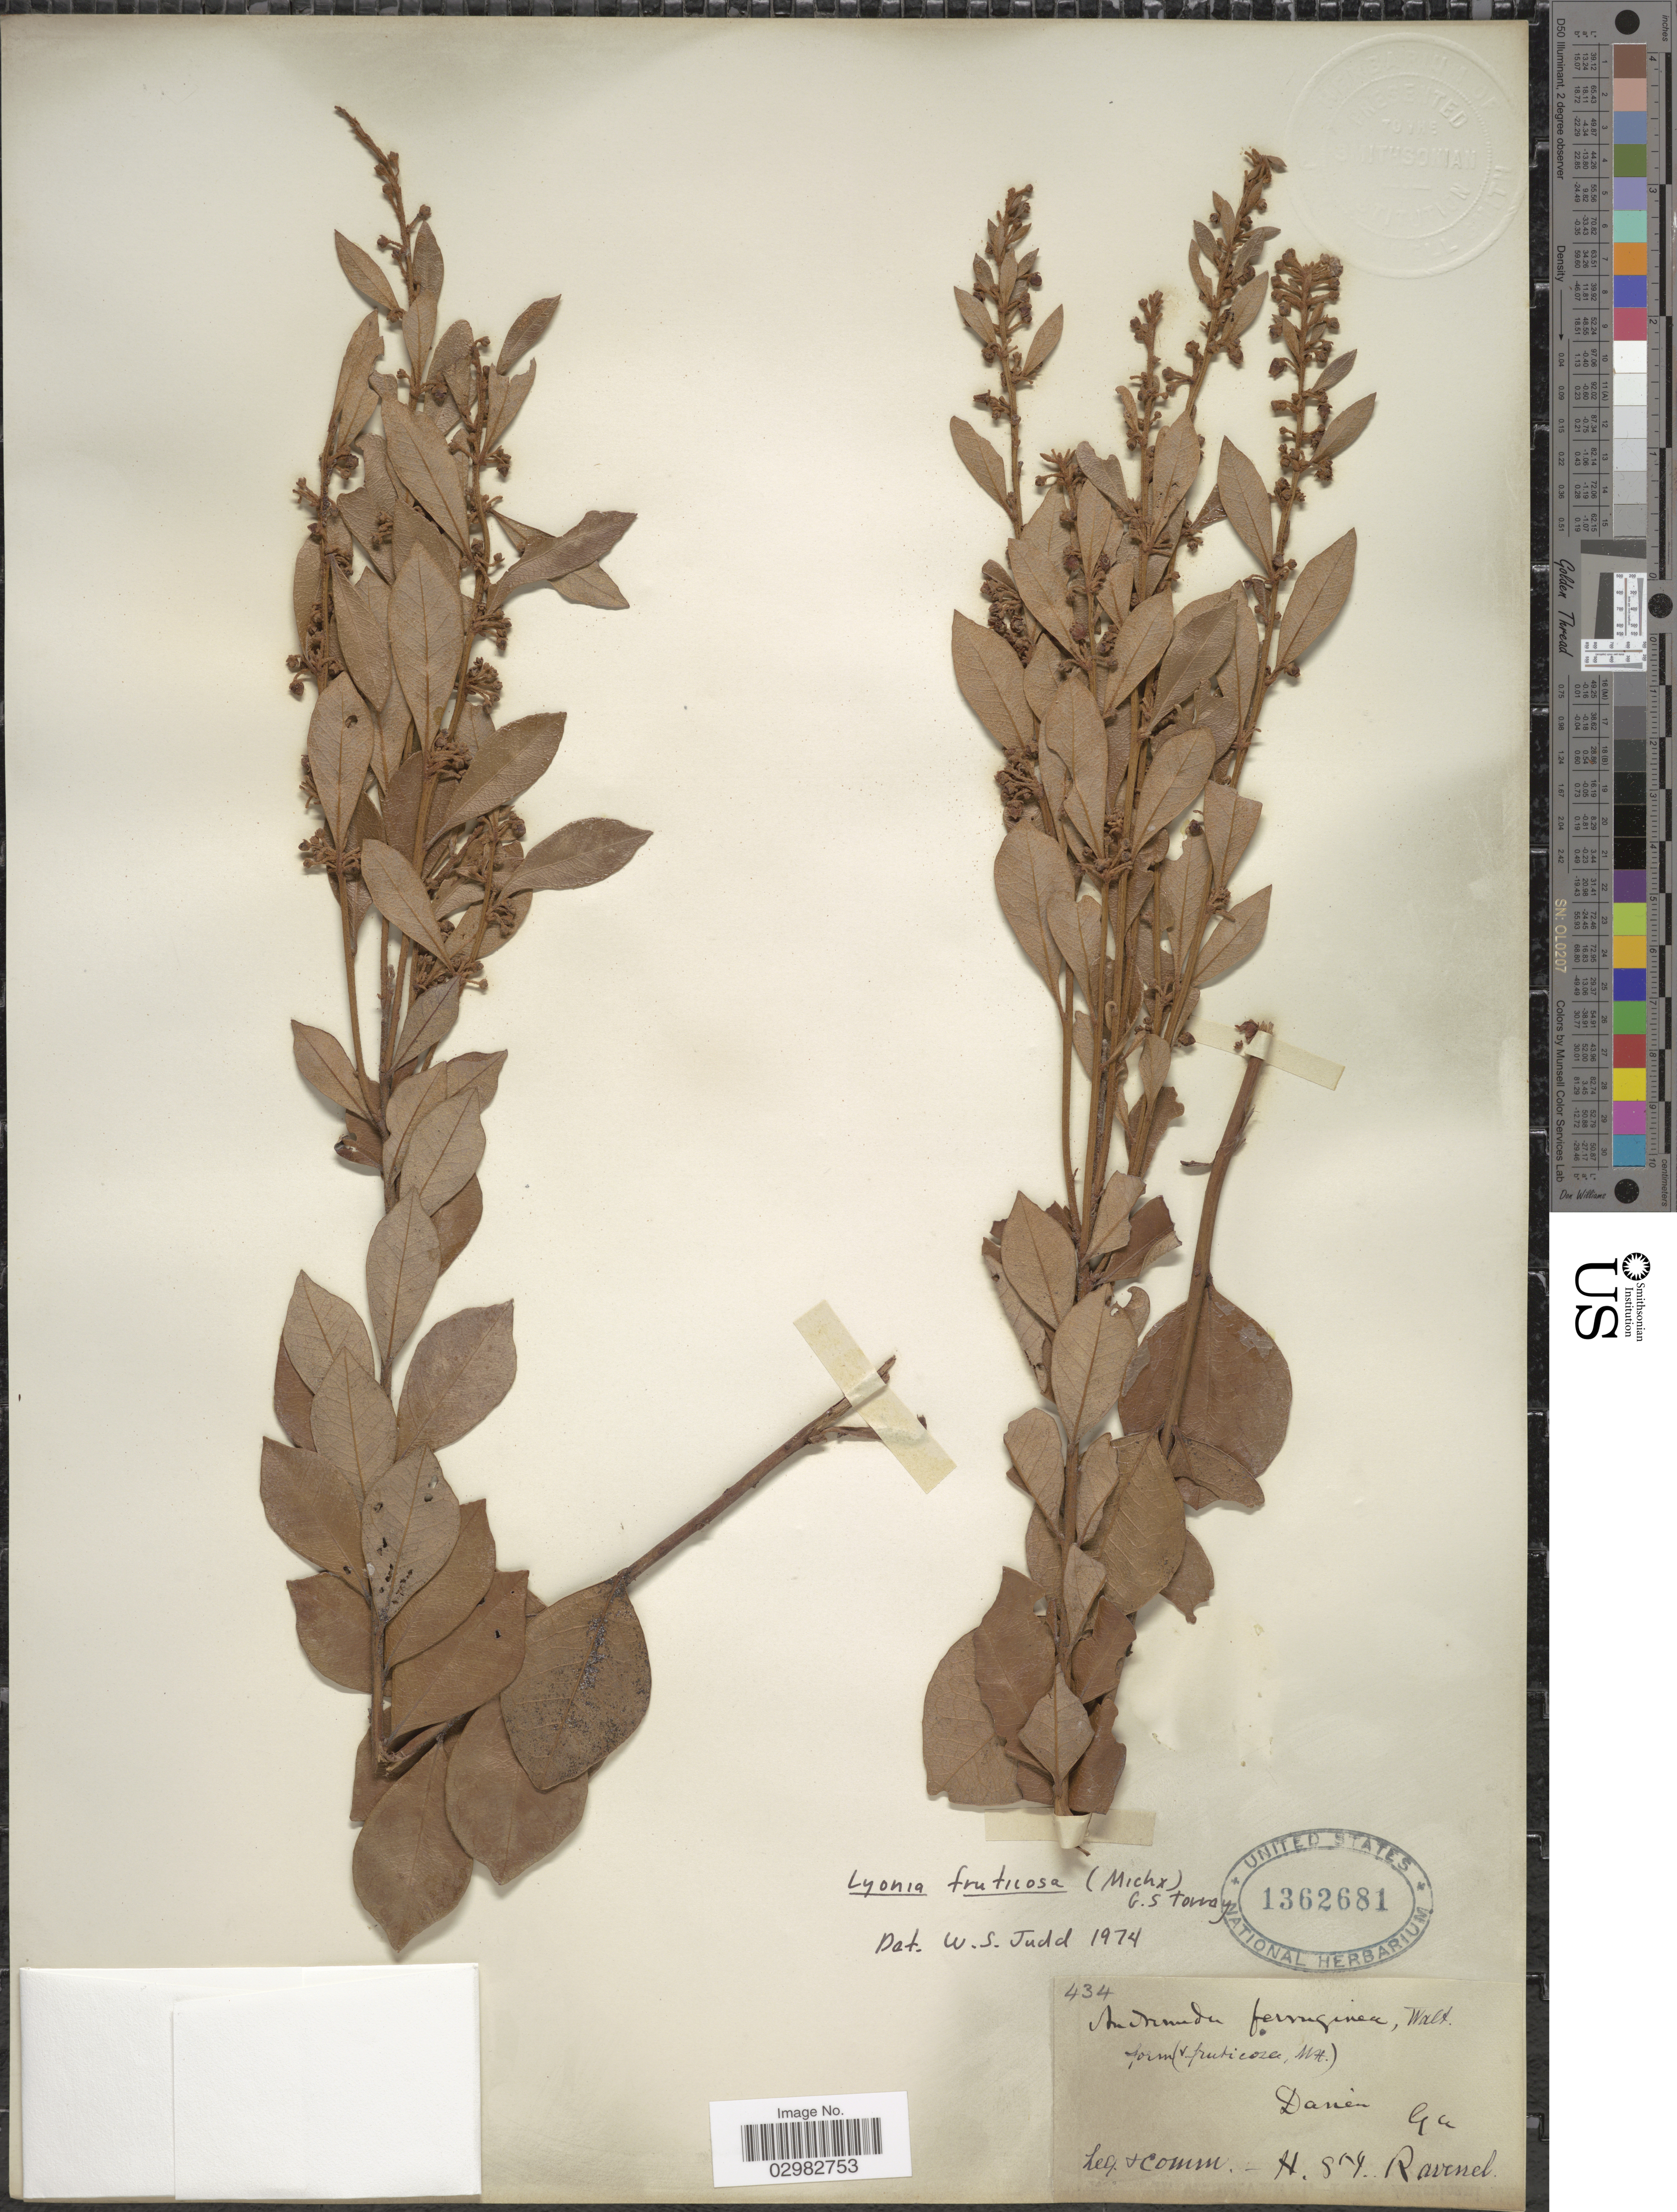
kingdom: Plantae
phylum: Tracheophyta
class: Magnoliopsida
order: Ericales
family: Ericaceae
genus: Lyonia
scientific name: Lyonia fruticosa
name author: (Michx.) G.S. Torr.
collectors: H. Ravenel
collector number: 434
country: United States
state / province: Georgia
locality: Darien, Ga.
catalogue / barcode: US 1362681